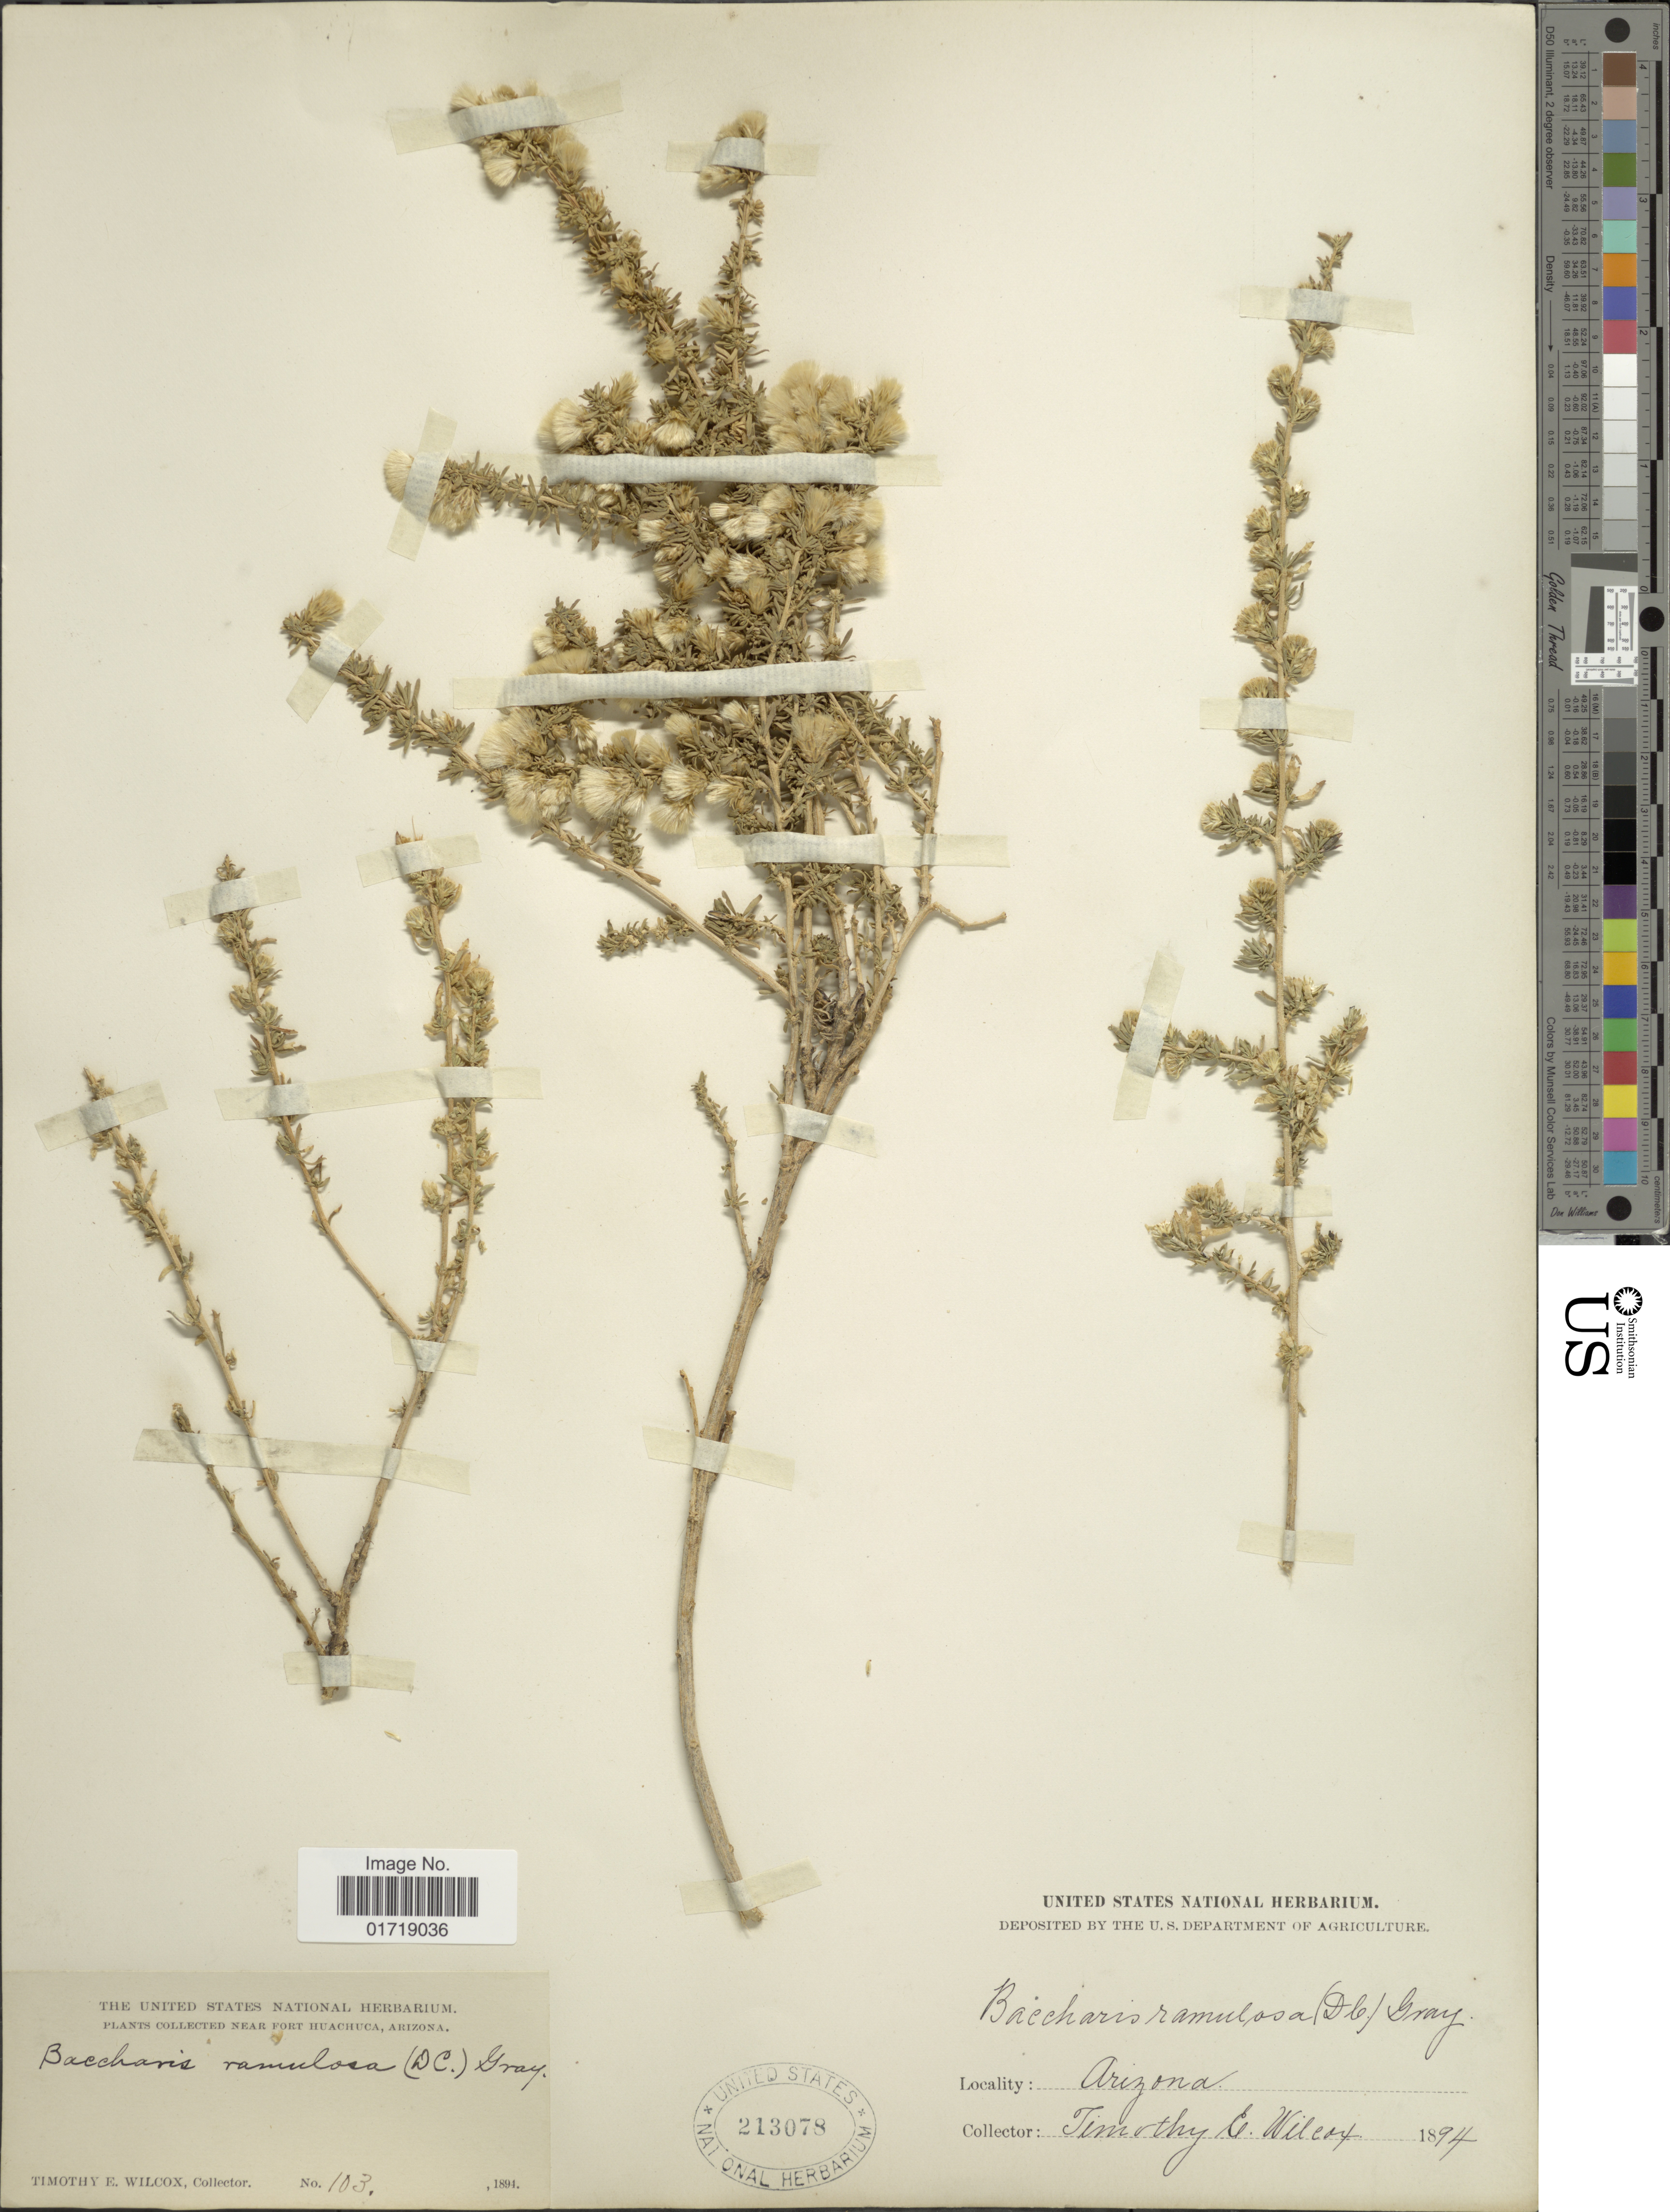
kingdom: Plantae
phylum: Tracheophyta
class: Magnoliopsida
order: Asterales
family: Asteraceae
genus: Baccharis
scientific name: Baccharis pteronioides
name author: DC.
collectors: T. E. Wilcox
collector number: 103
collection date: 1894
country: United States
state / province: Arizona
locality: Near Fort Huachuca, Arizona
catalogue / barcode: US 213078